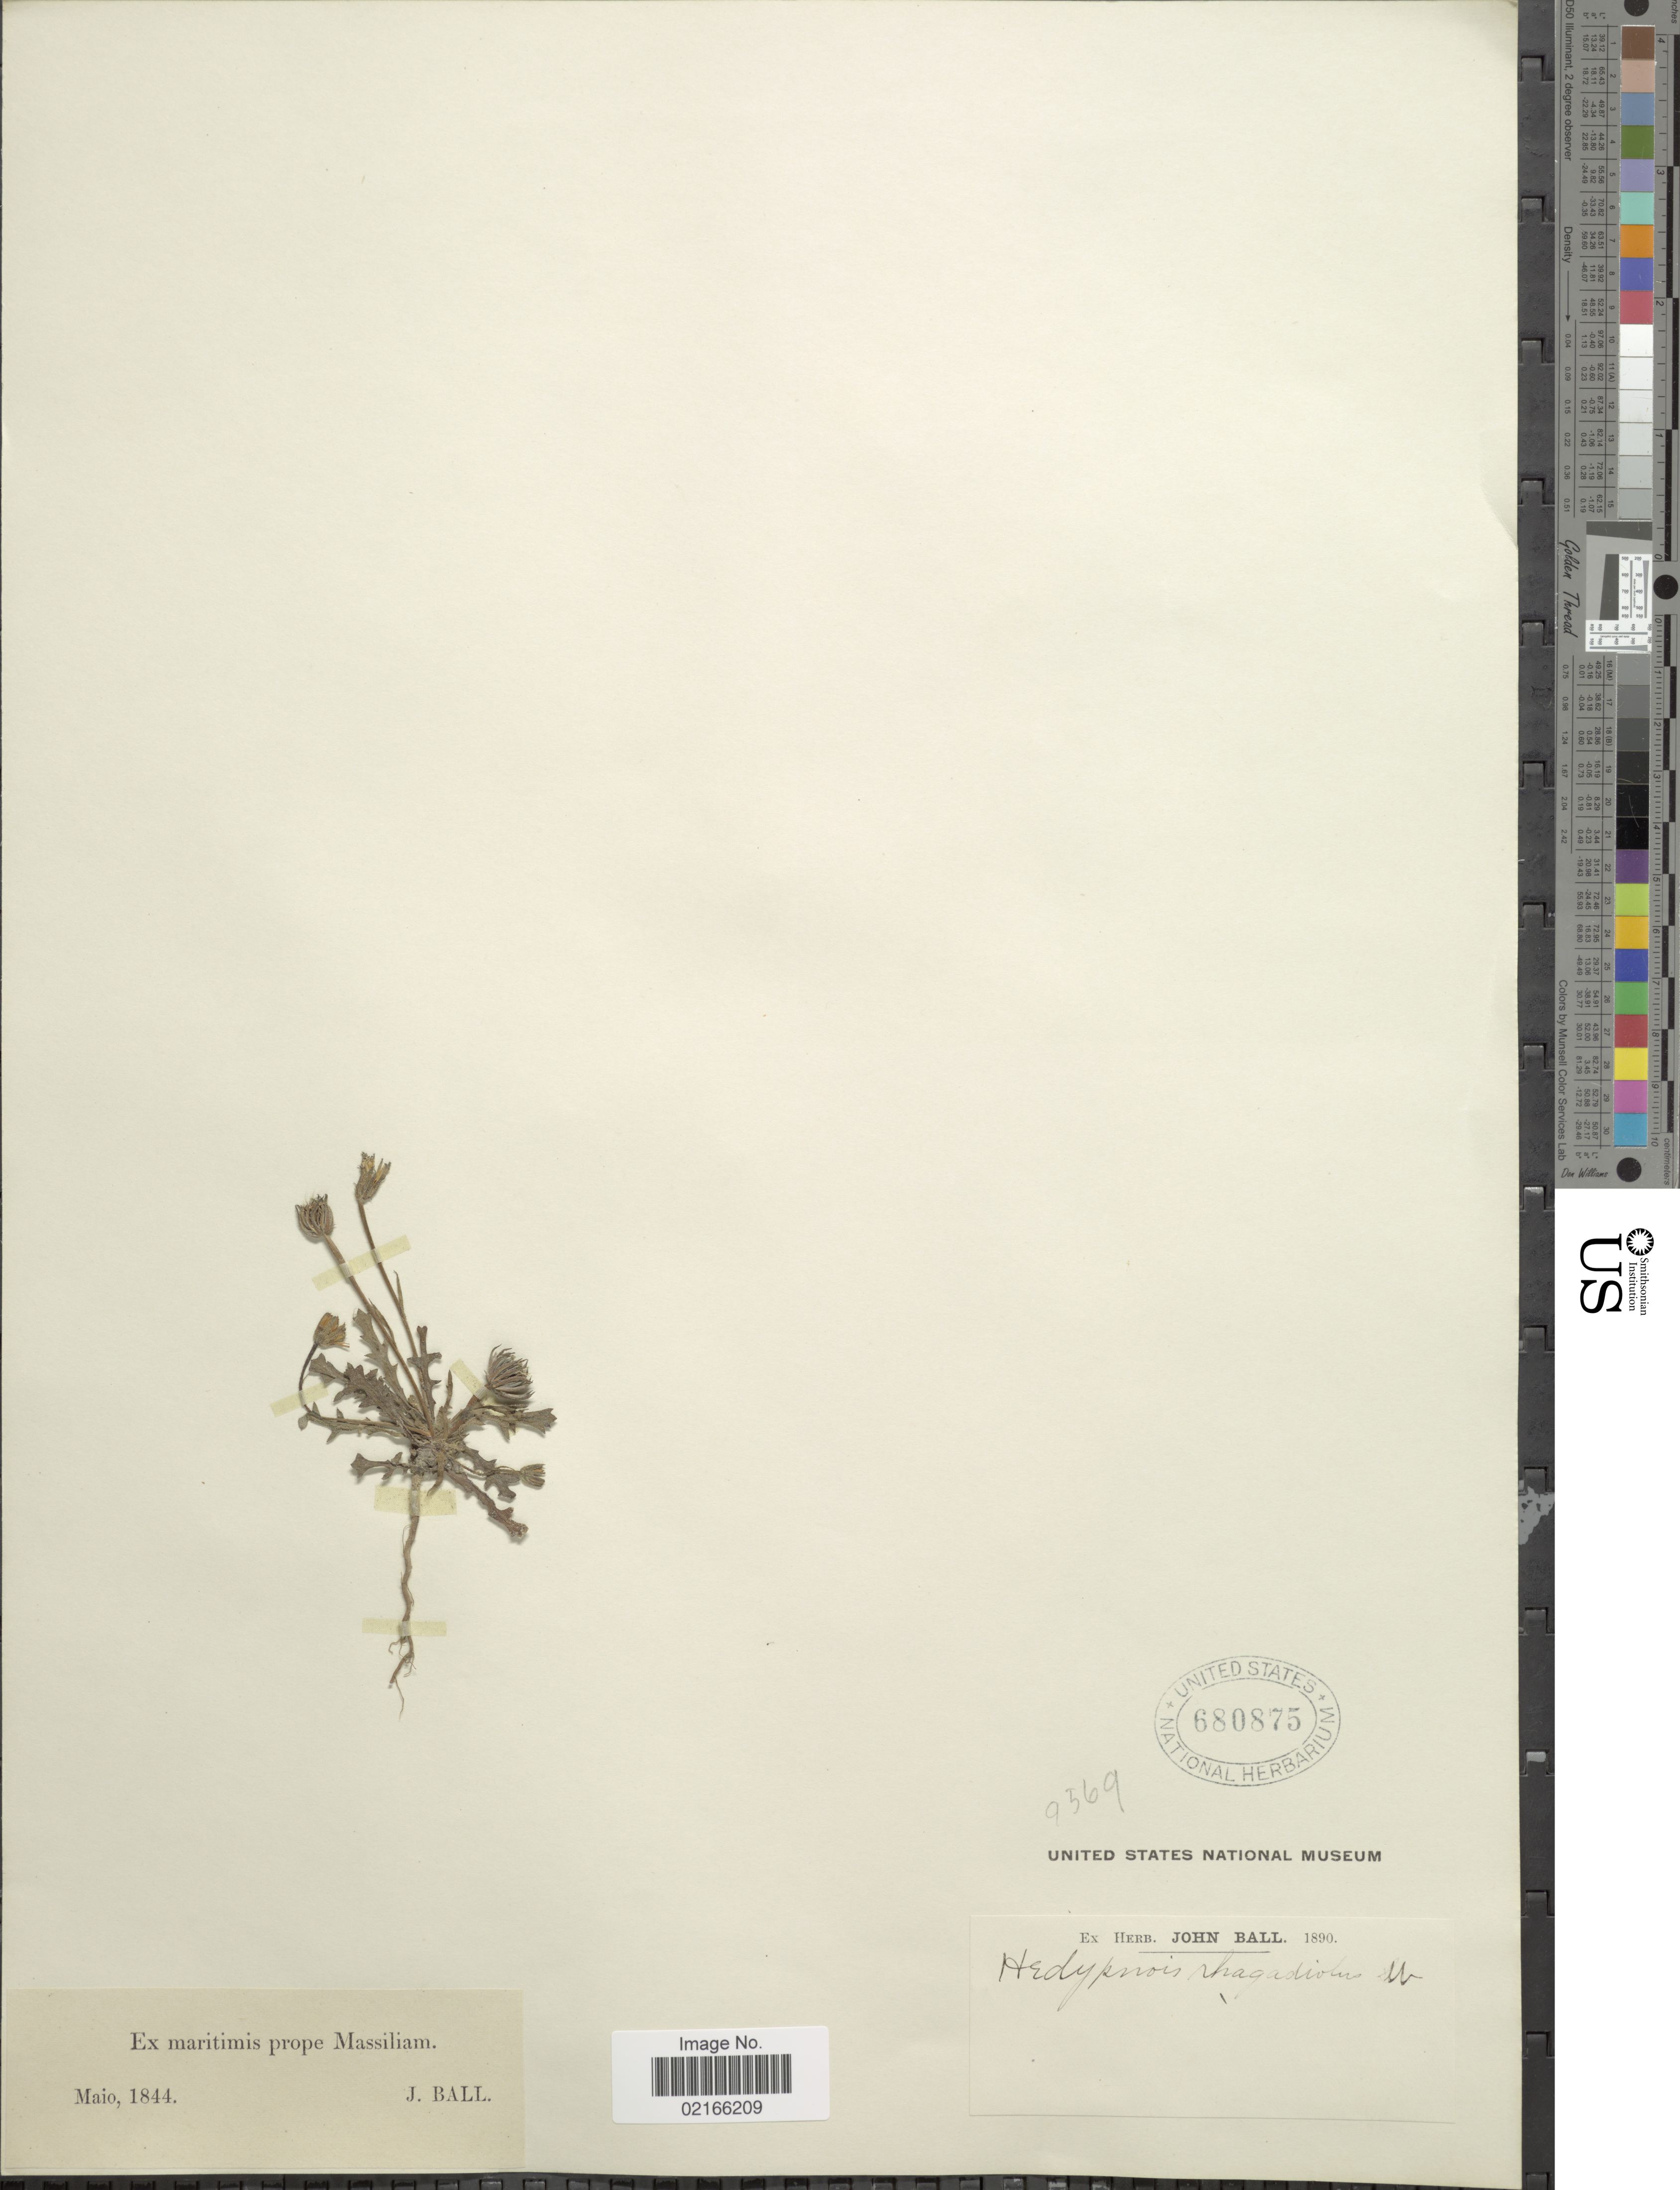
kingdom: Plantae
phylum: Tracheophyta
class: Magnoliopsida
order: Asterales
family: Asteraceae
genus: Hedypnois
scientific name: Hedypnois rhagadioloides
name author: (L.) F.W. Schmidt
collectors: J. Ball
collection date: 1844-05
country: France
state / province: Provence-Alpes-Côte d'Azur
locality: Ex maritimis prope Massiliam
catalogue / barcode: US 680875